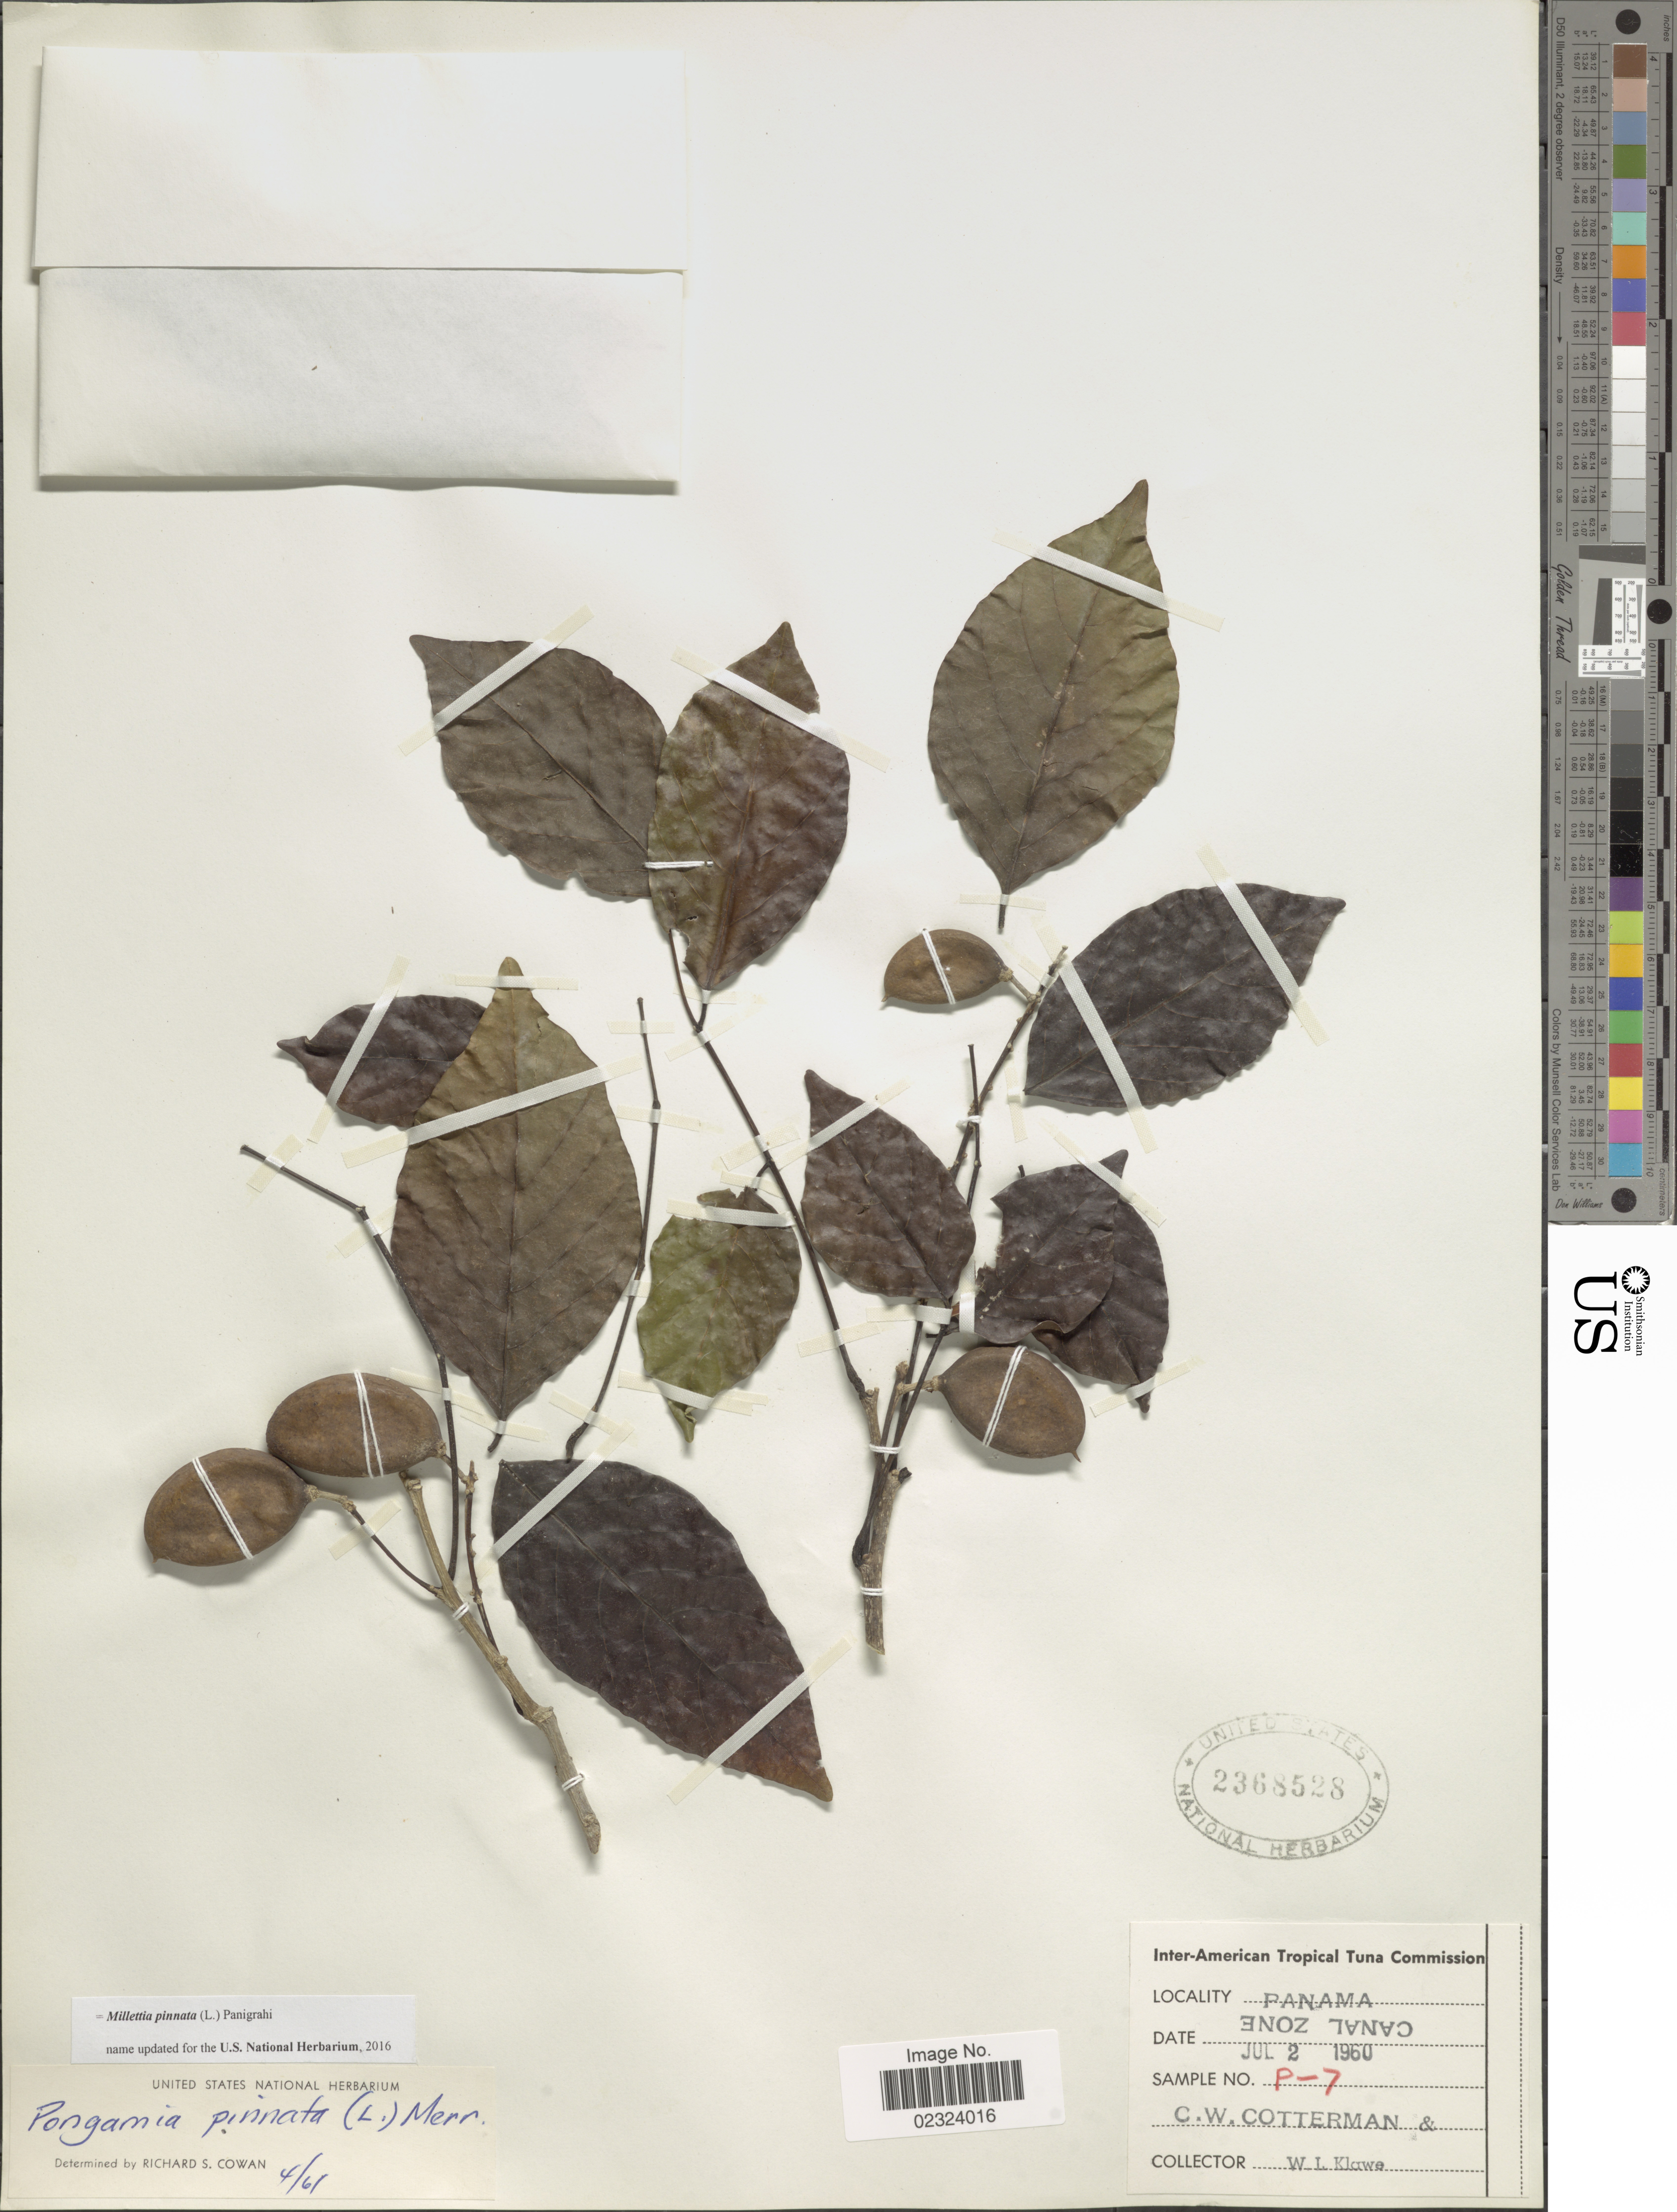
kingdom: Plantae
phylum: Tracheophyta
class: Magnoliopsida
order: Fabales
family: Fabaceae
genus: Millettia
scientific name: Millettia pinnata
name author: (L.) Panigrahi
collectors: C. Cotterman & W. Klawe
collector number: p-7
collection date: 1960-07-02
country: Panama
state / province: Colón / Panamá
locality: Canal Zone.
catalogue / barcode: US 2368528